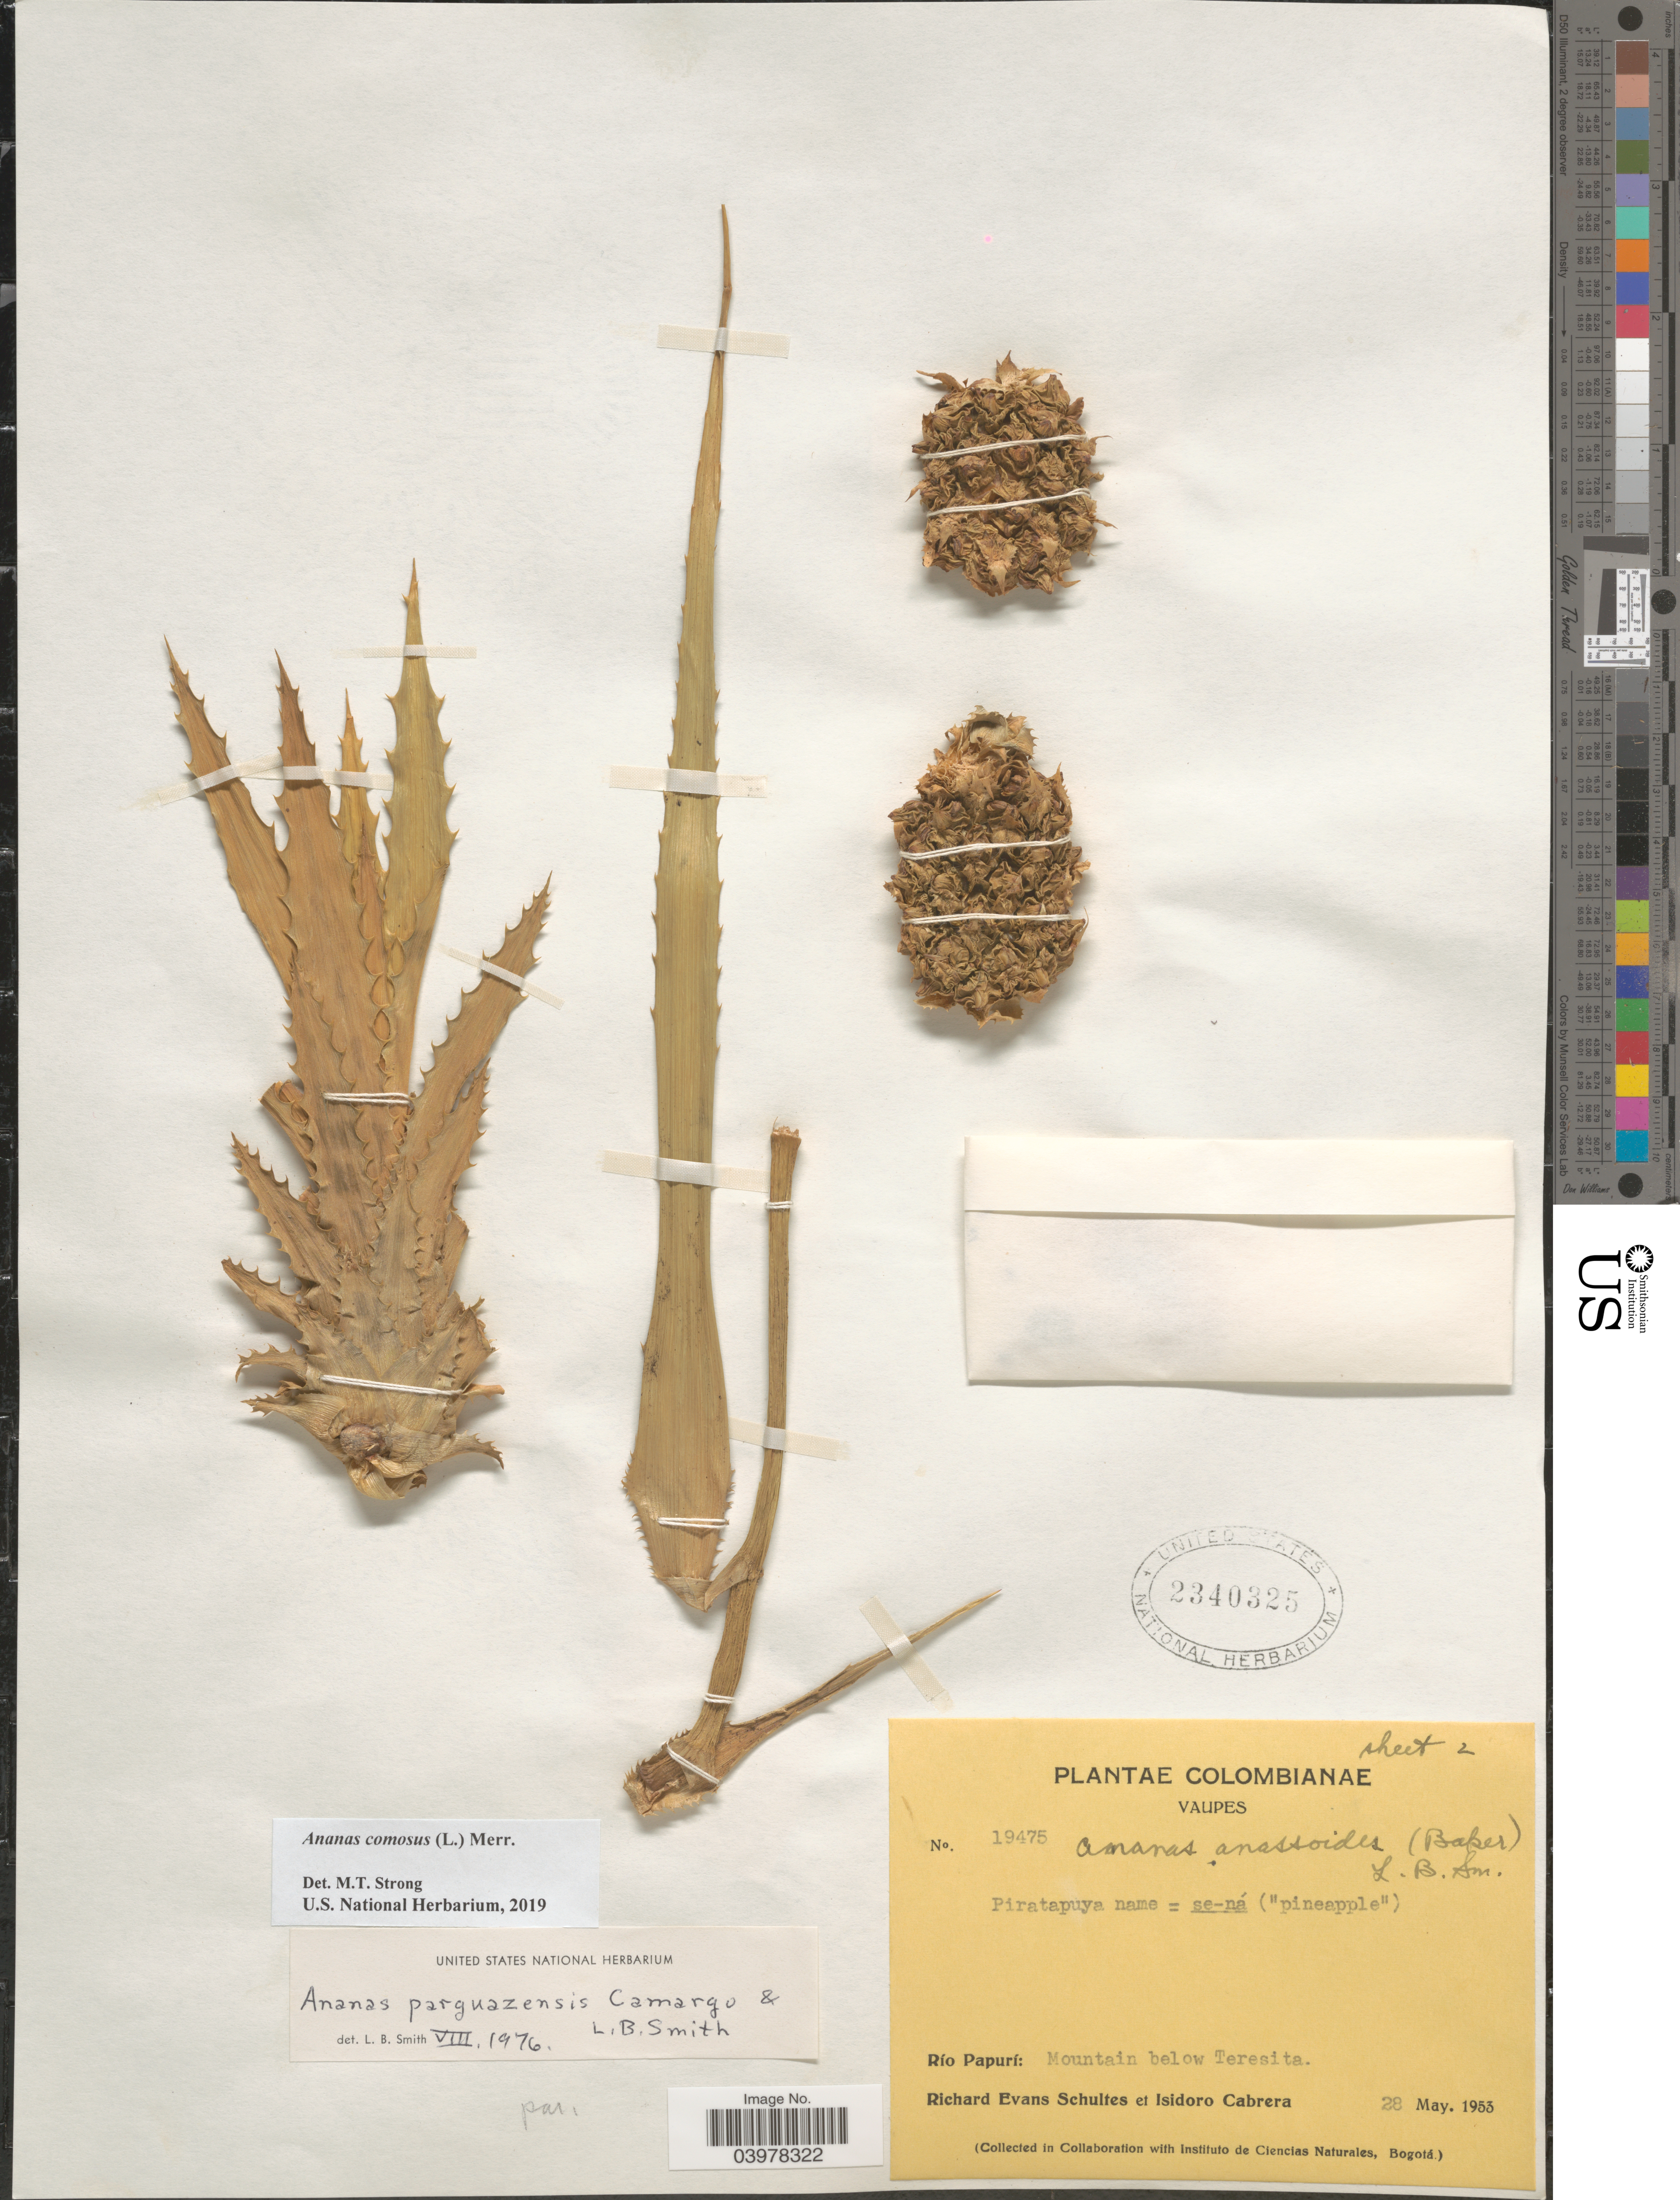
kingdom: Plantae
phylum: Tracheophyta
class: Liliopsida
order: Poales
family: Bromeliaceae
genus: Ananas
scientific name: Ananas comosus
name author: (L.) Merr.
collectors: R. E. Schultes & I. Cabrera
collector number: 19475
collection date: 1953-05-28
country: Colombia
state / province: Vaupés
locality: Río Papurí: Mountain below Teresita.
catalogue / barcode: US 2340325